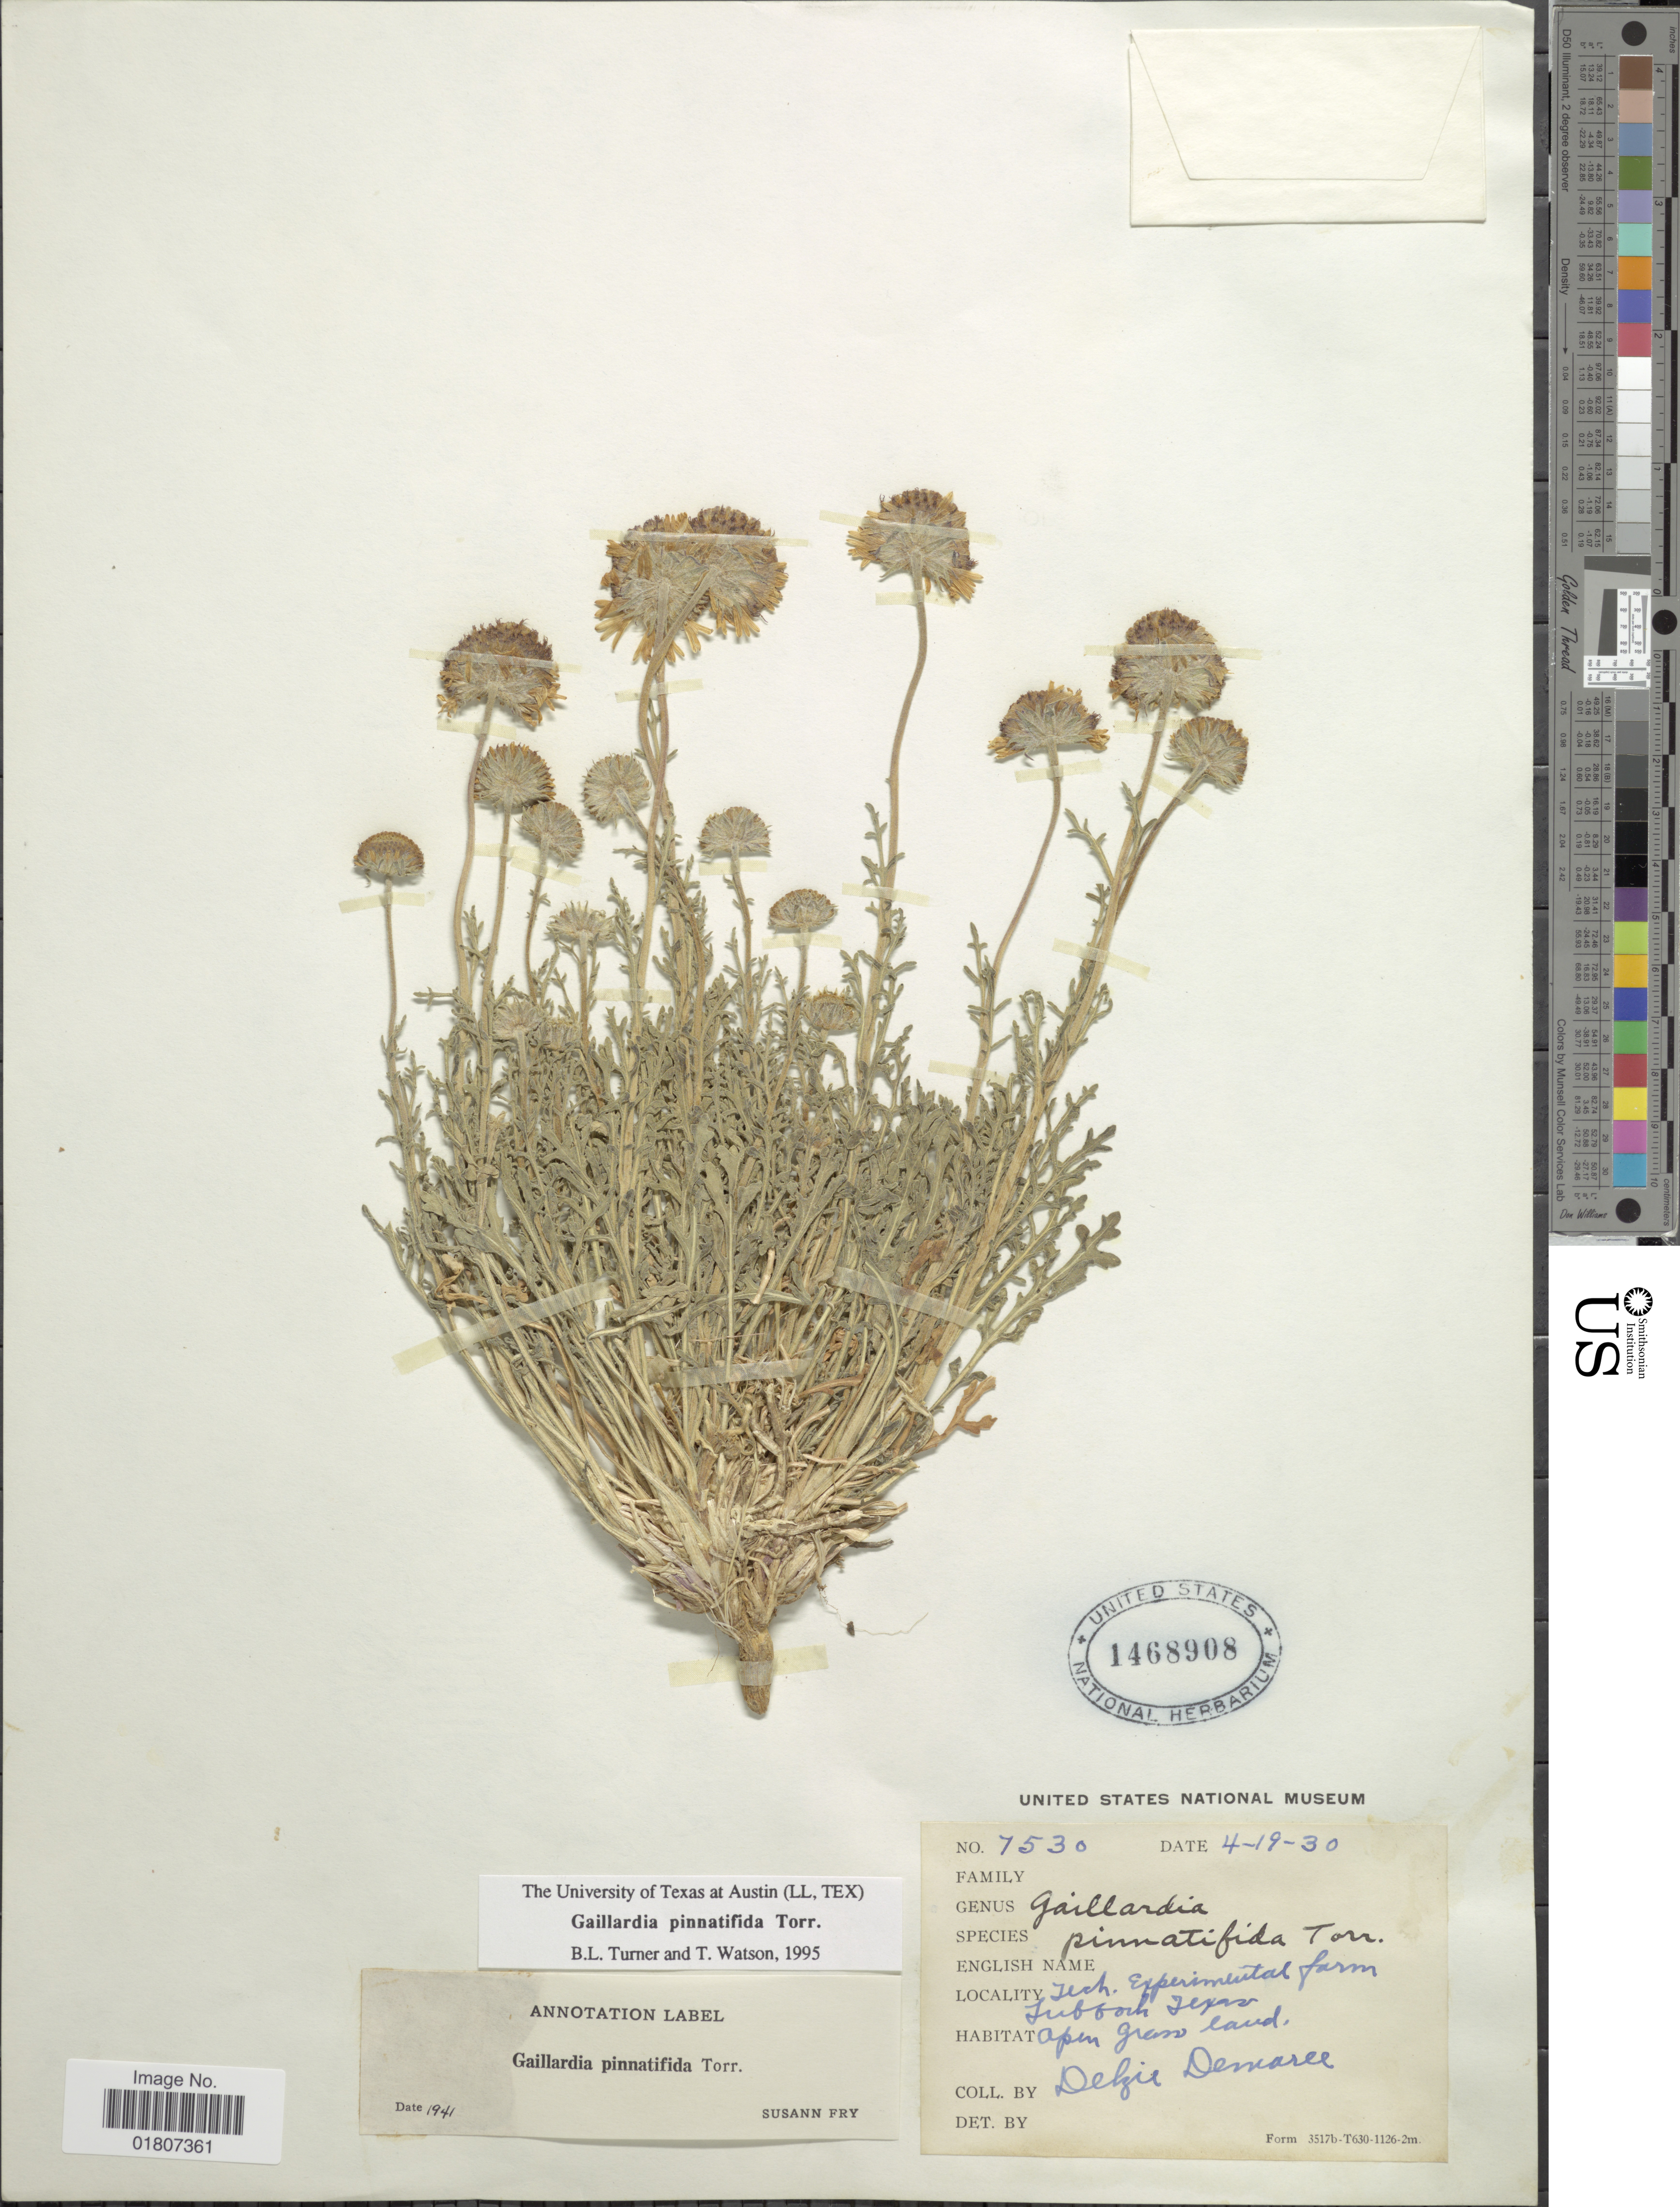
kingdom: Plantae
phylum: Tracheophyta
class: Magnoliopsida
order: Asterales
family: Asteraceae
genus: Gaillardia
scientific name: Gaillardia pinnatifida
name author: Torr.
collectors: D. Demaree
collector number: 7530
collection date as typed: Transcribed d/m/y: 19/4/30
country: United States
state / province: Texas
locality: Tech. Experimental farm. Lubbock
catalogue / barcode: US 1468908